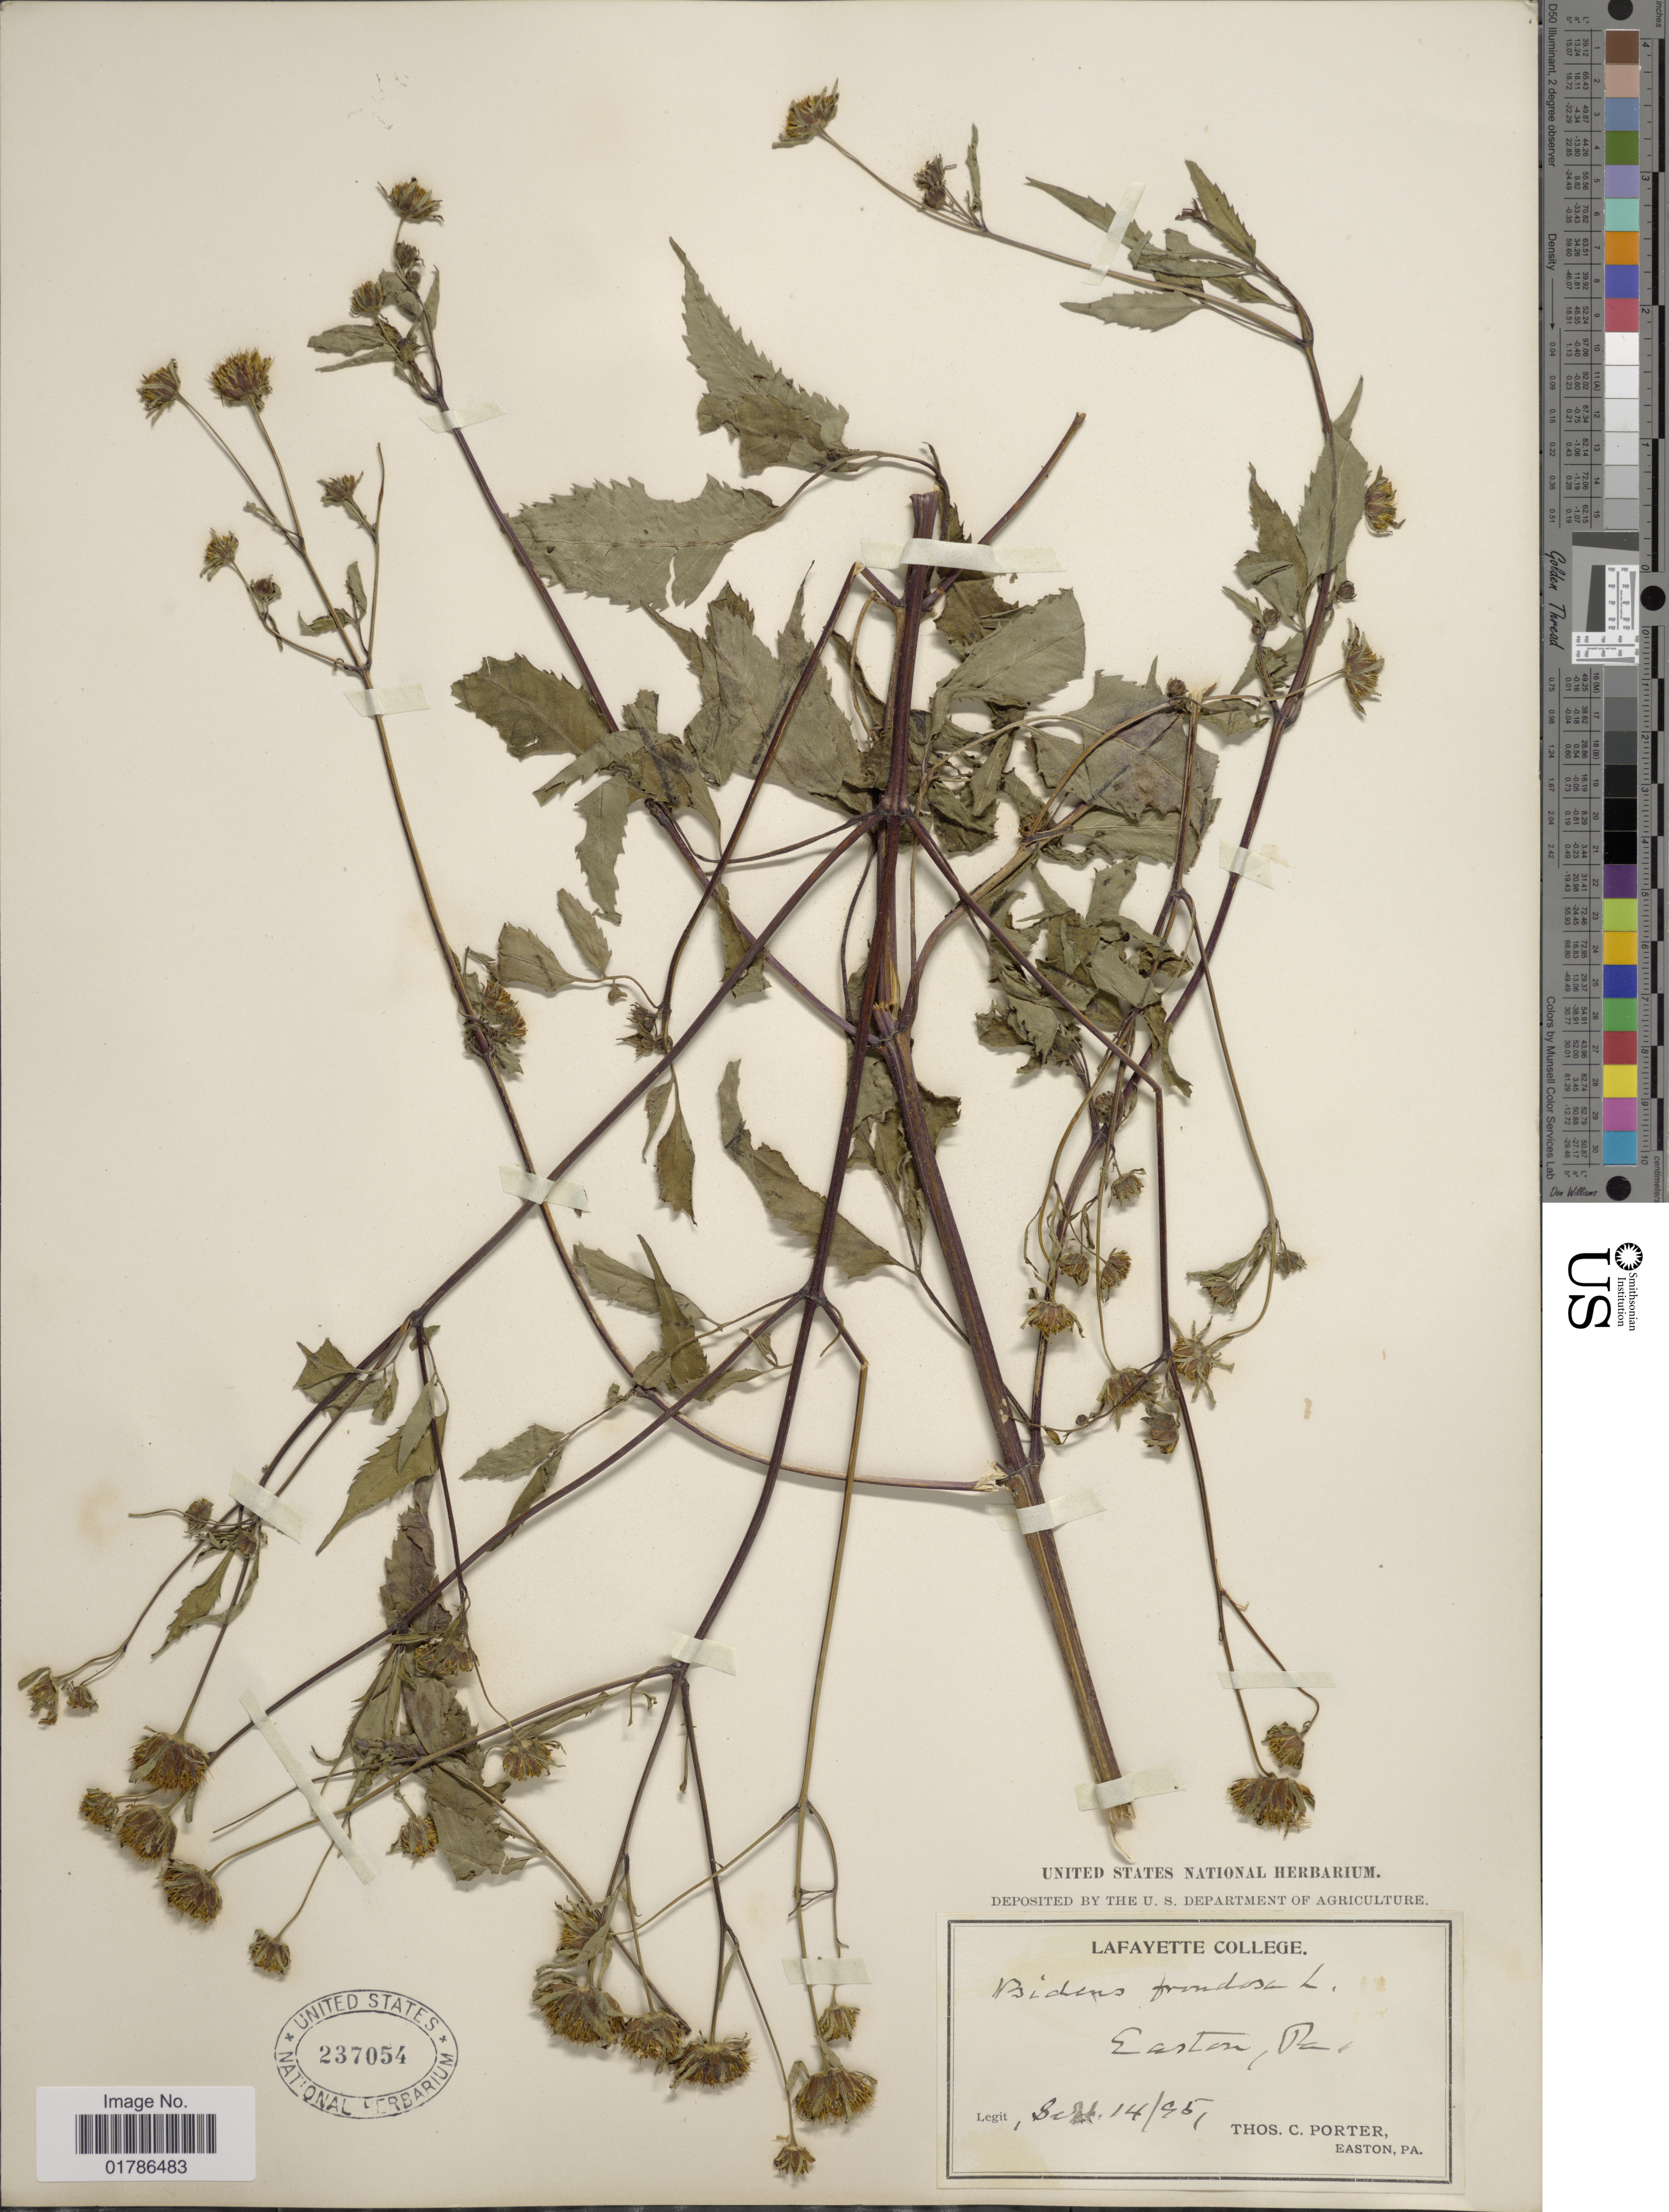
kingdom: Plantae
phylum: Tracheophyta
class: Magnoliopsida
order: Asterales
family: Asteraceae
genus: Bidens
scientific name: Bidens frondosa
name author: L.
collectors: T. C. Porter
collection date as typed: Transcribed d/m/y: 14/9/95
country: United States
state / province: Pennsylvania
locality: Easton, Pa.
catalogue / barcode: US 237054